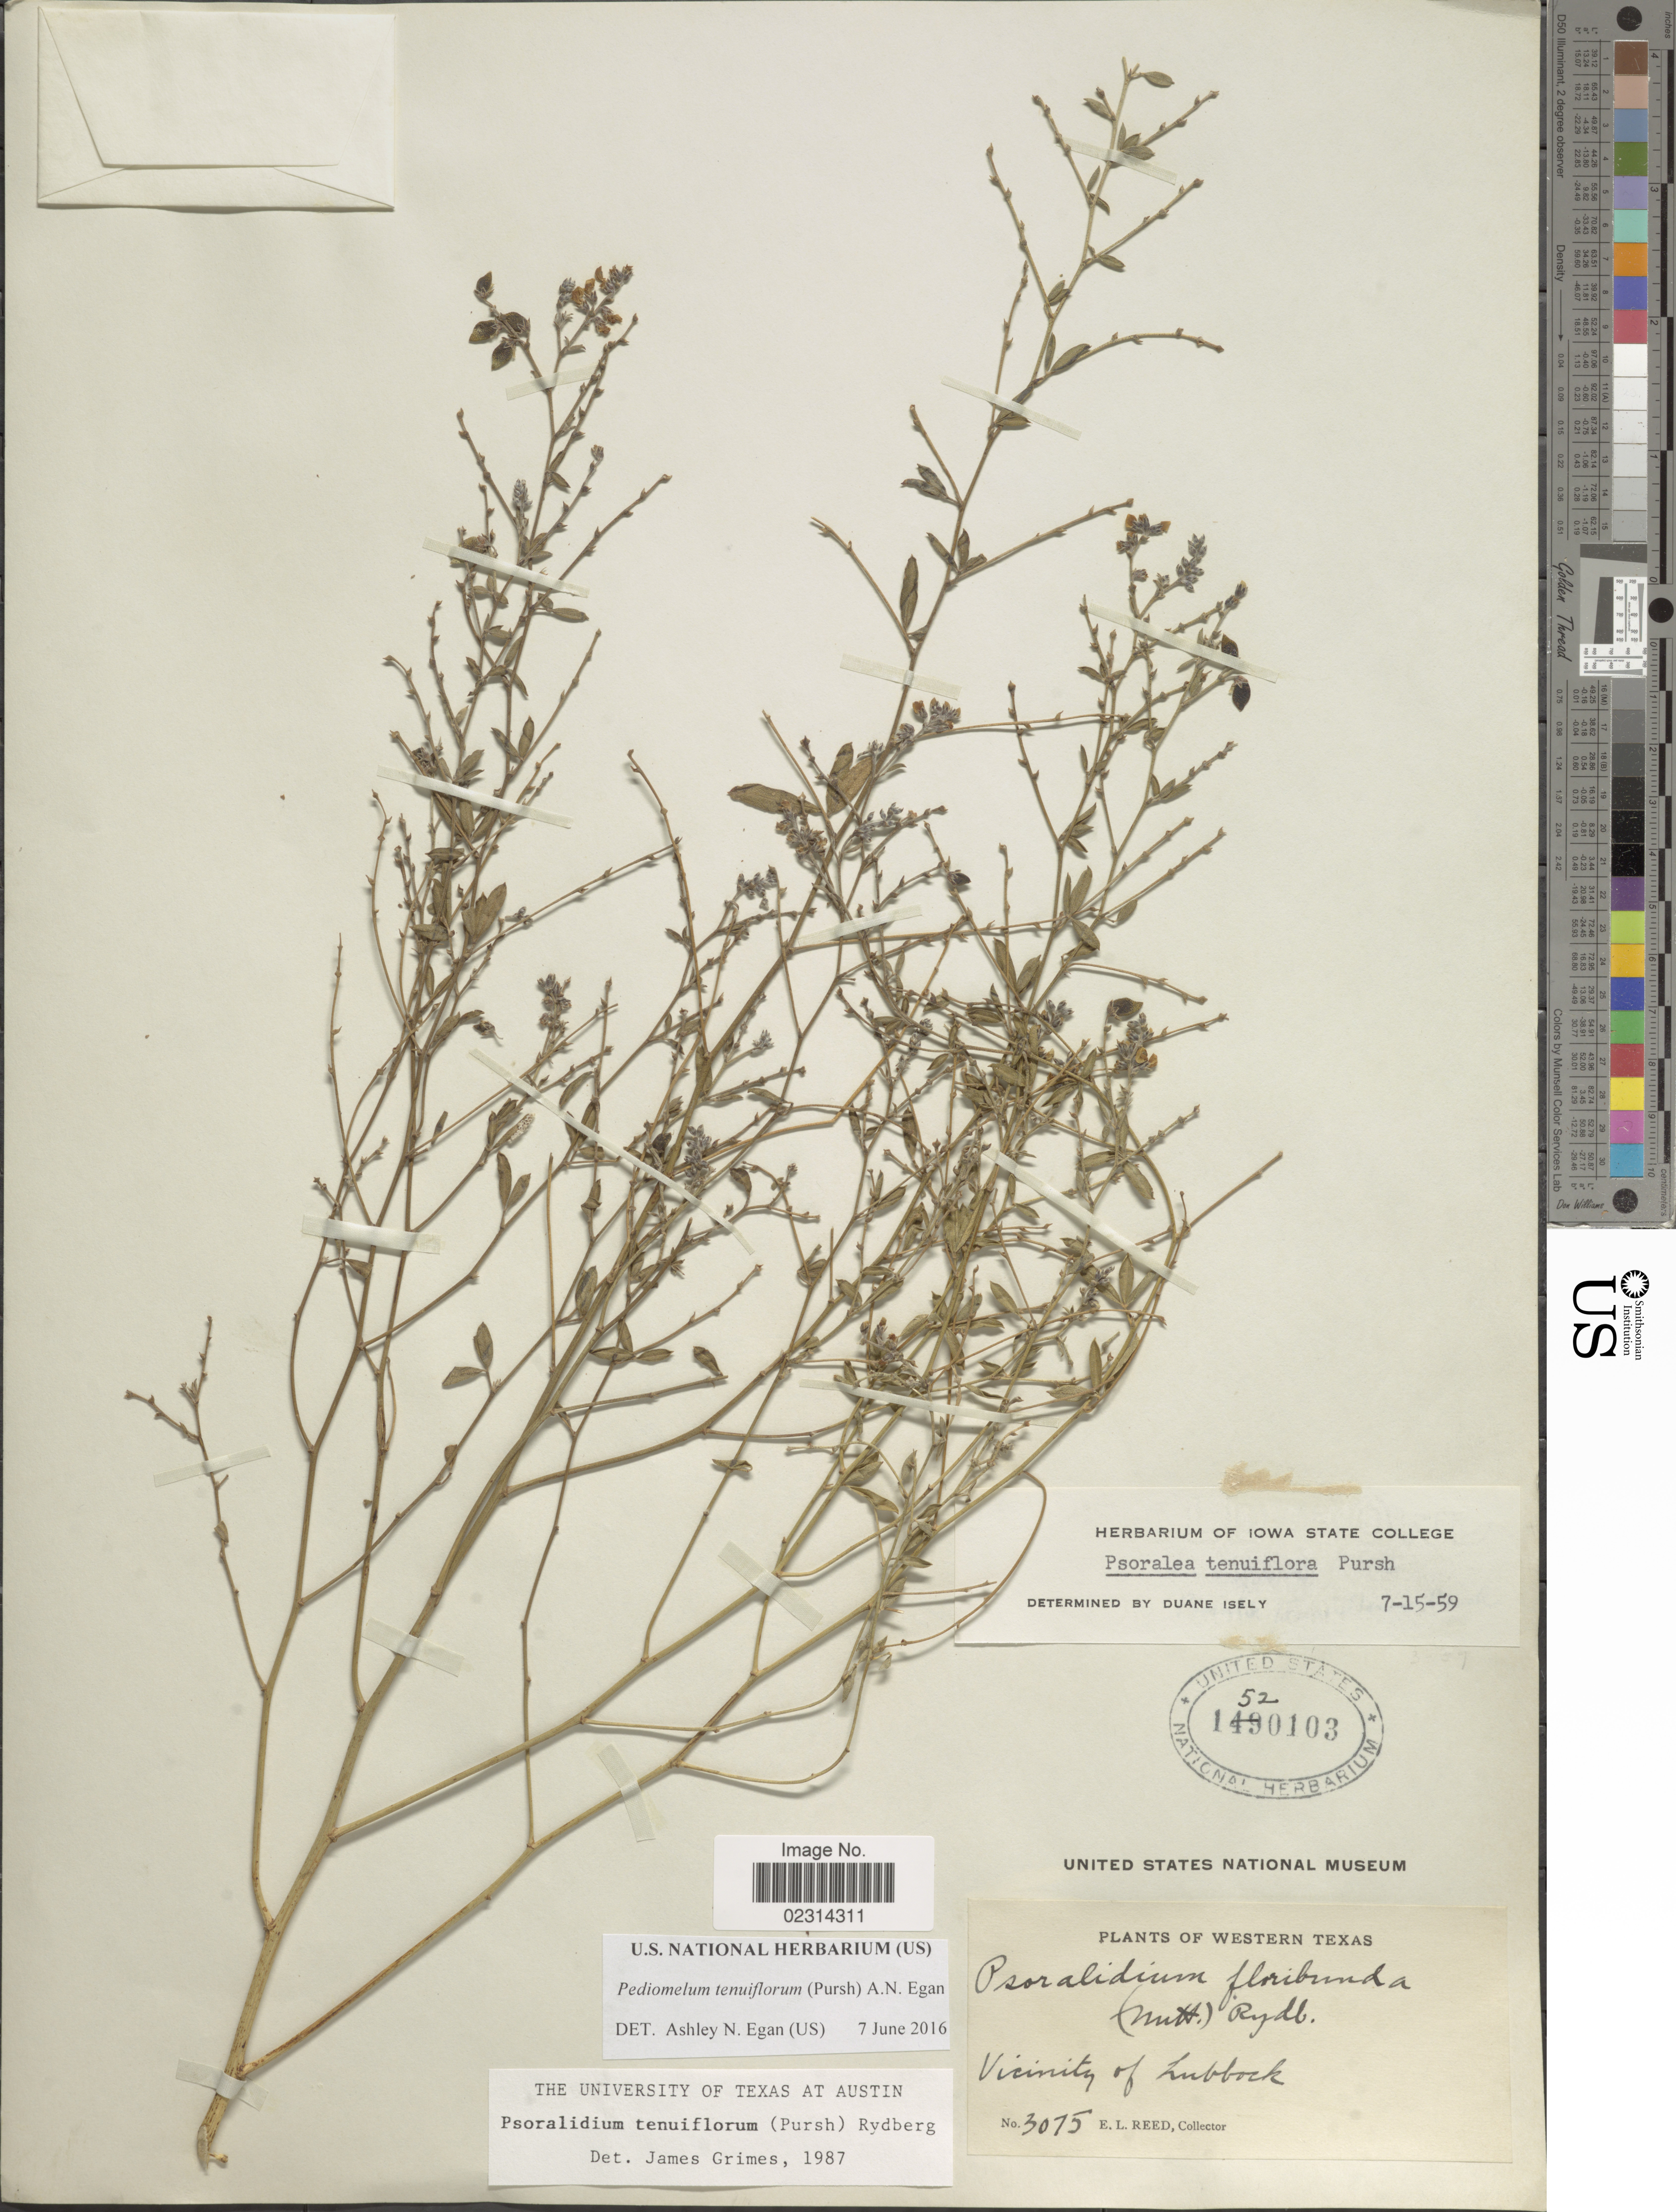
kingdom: Plantae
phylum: Tracheophyta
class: Magnoliopsida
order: Fabales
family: Fabaceae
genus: Psoralidium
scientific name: Psoralidium tenuiflorum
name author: (Pursh) Rydb.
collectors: E. Reed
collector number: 3075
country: United States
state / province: Texas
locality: Western Texas. Vicinity of Lubbock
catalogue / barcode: US 1520103